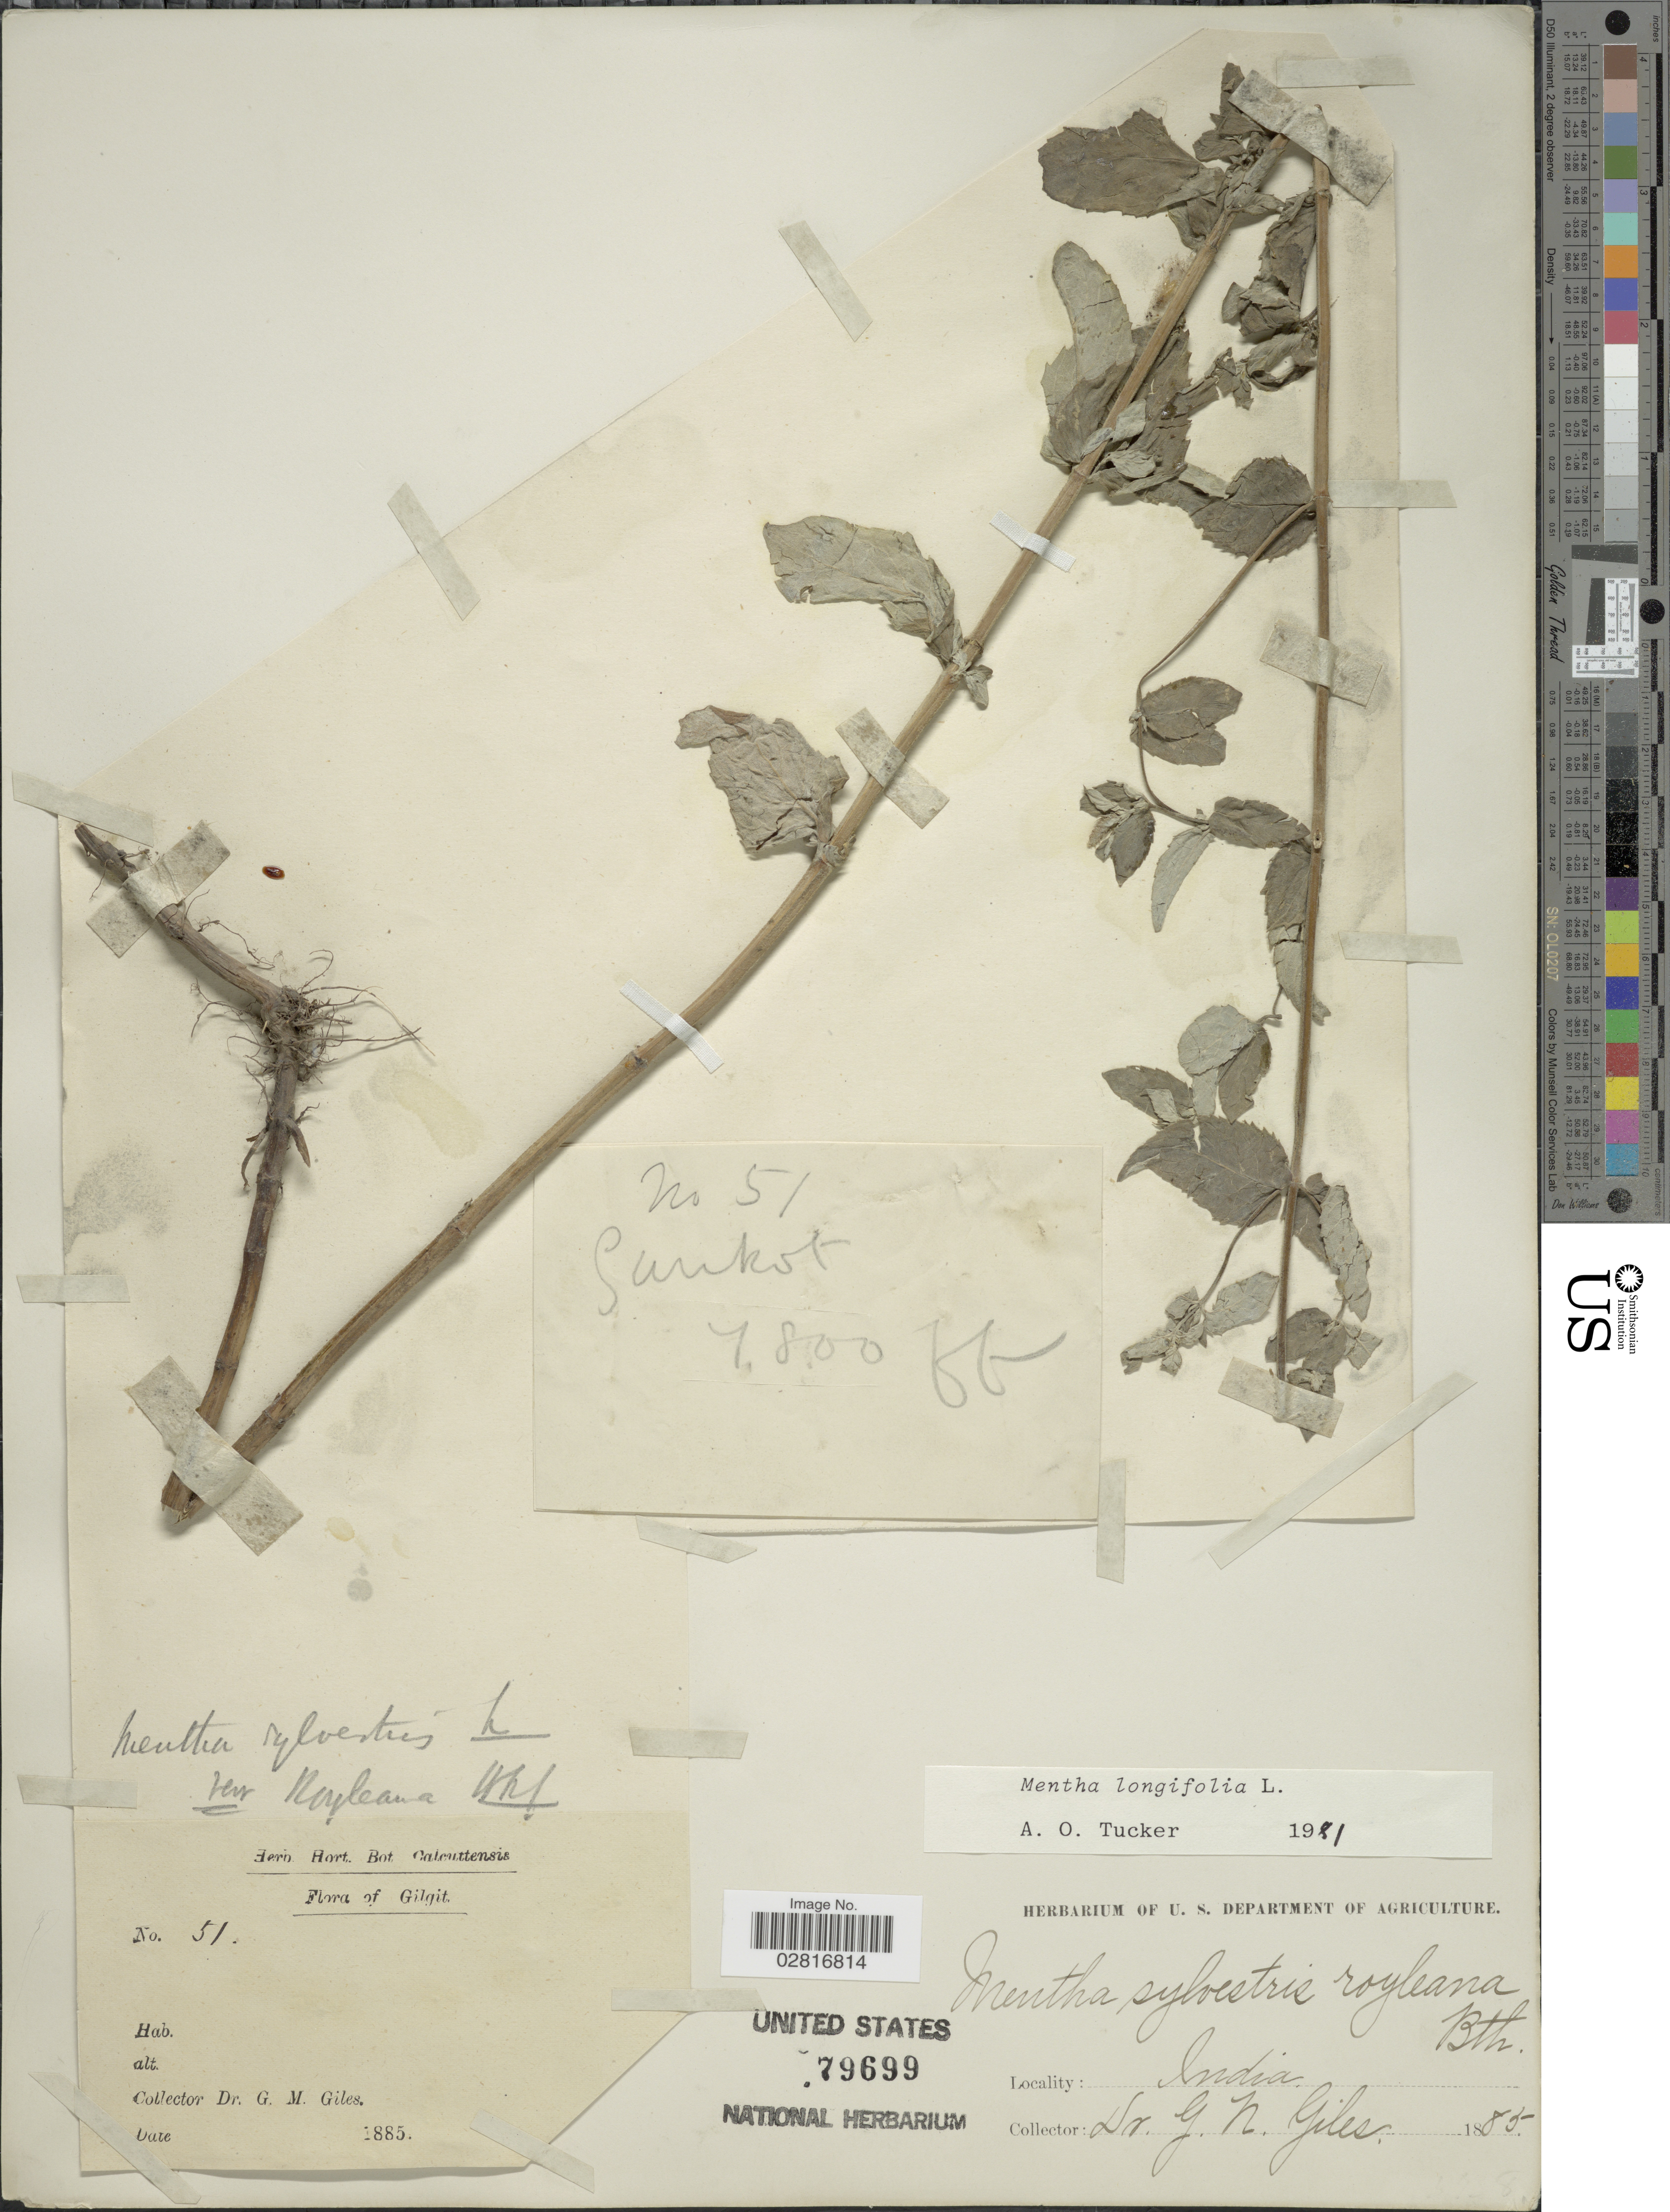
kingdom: Plantae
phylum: Tracheophyta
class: Magnoliopsida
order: Lamiales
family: Lamiaceae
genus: Mentha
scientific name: Mentha longifolia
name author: (L.) L.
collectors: G. Giles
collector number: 51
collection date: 1885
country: Pakistan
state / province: Gilgit-Baltistan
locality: Gilgit. Sunkot.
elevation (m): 2377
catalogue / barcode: US 79699